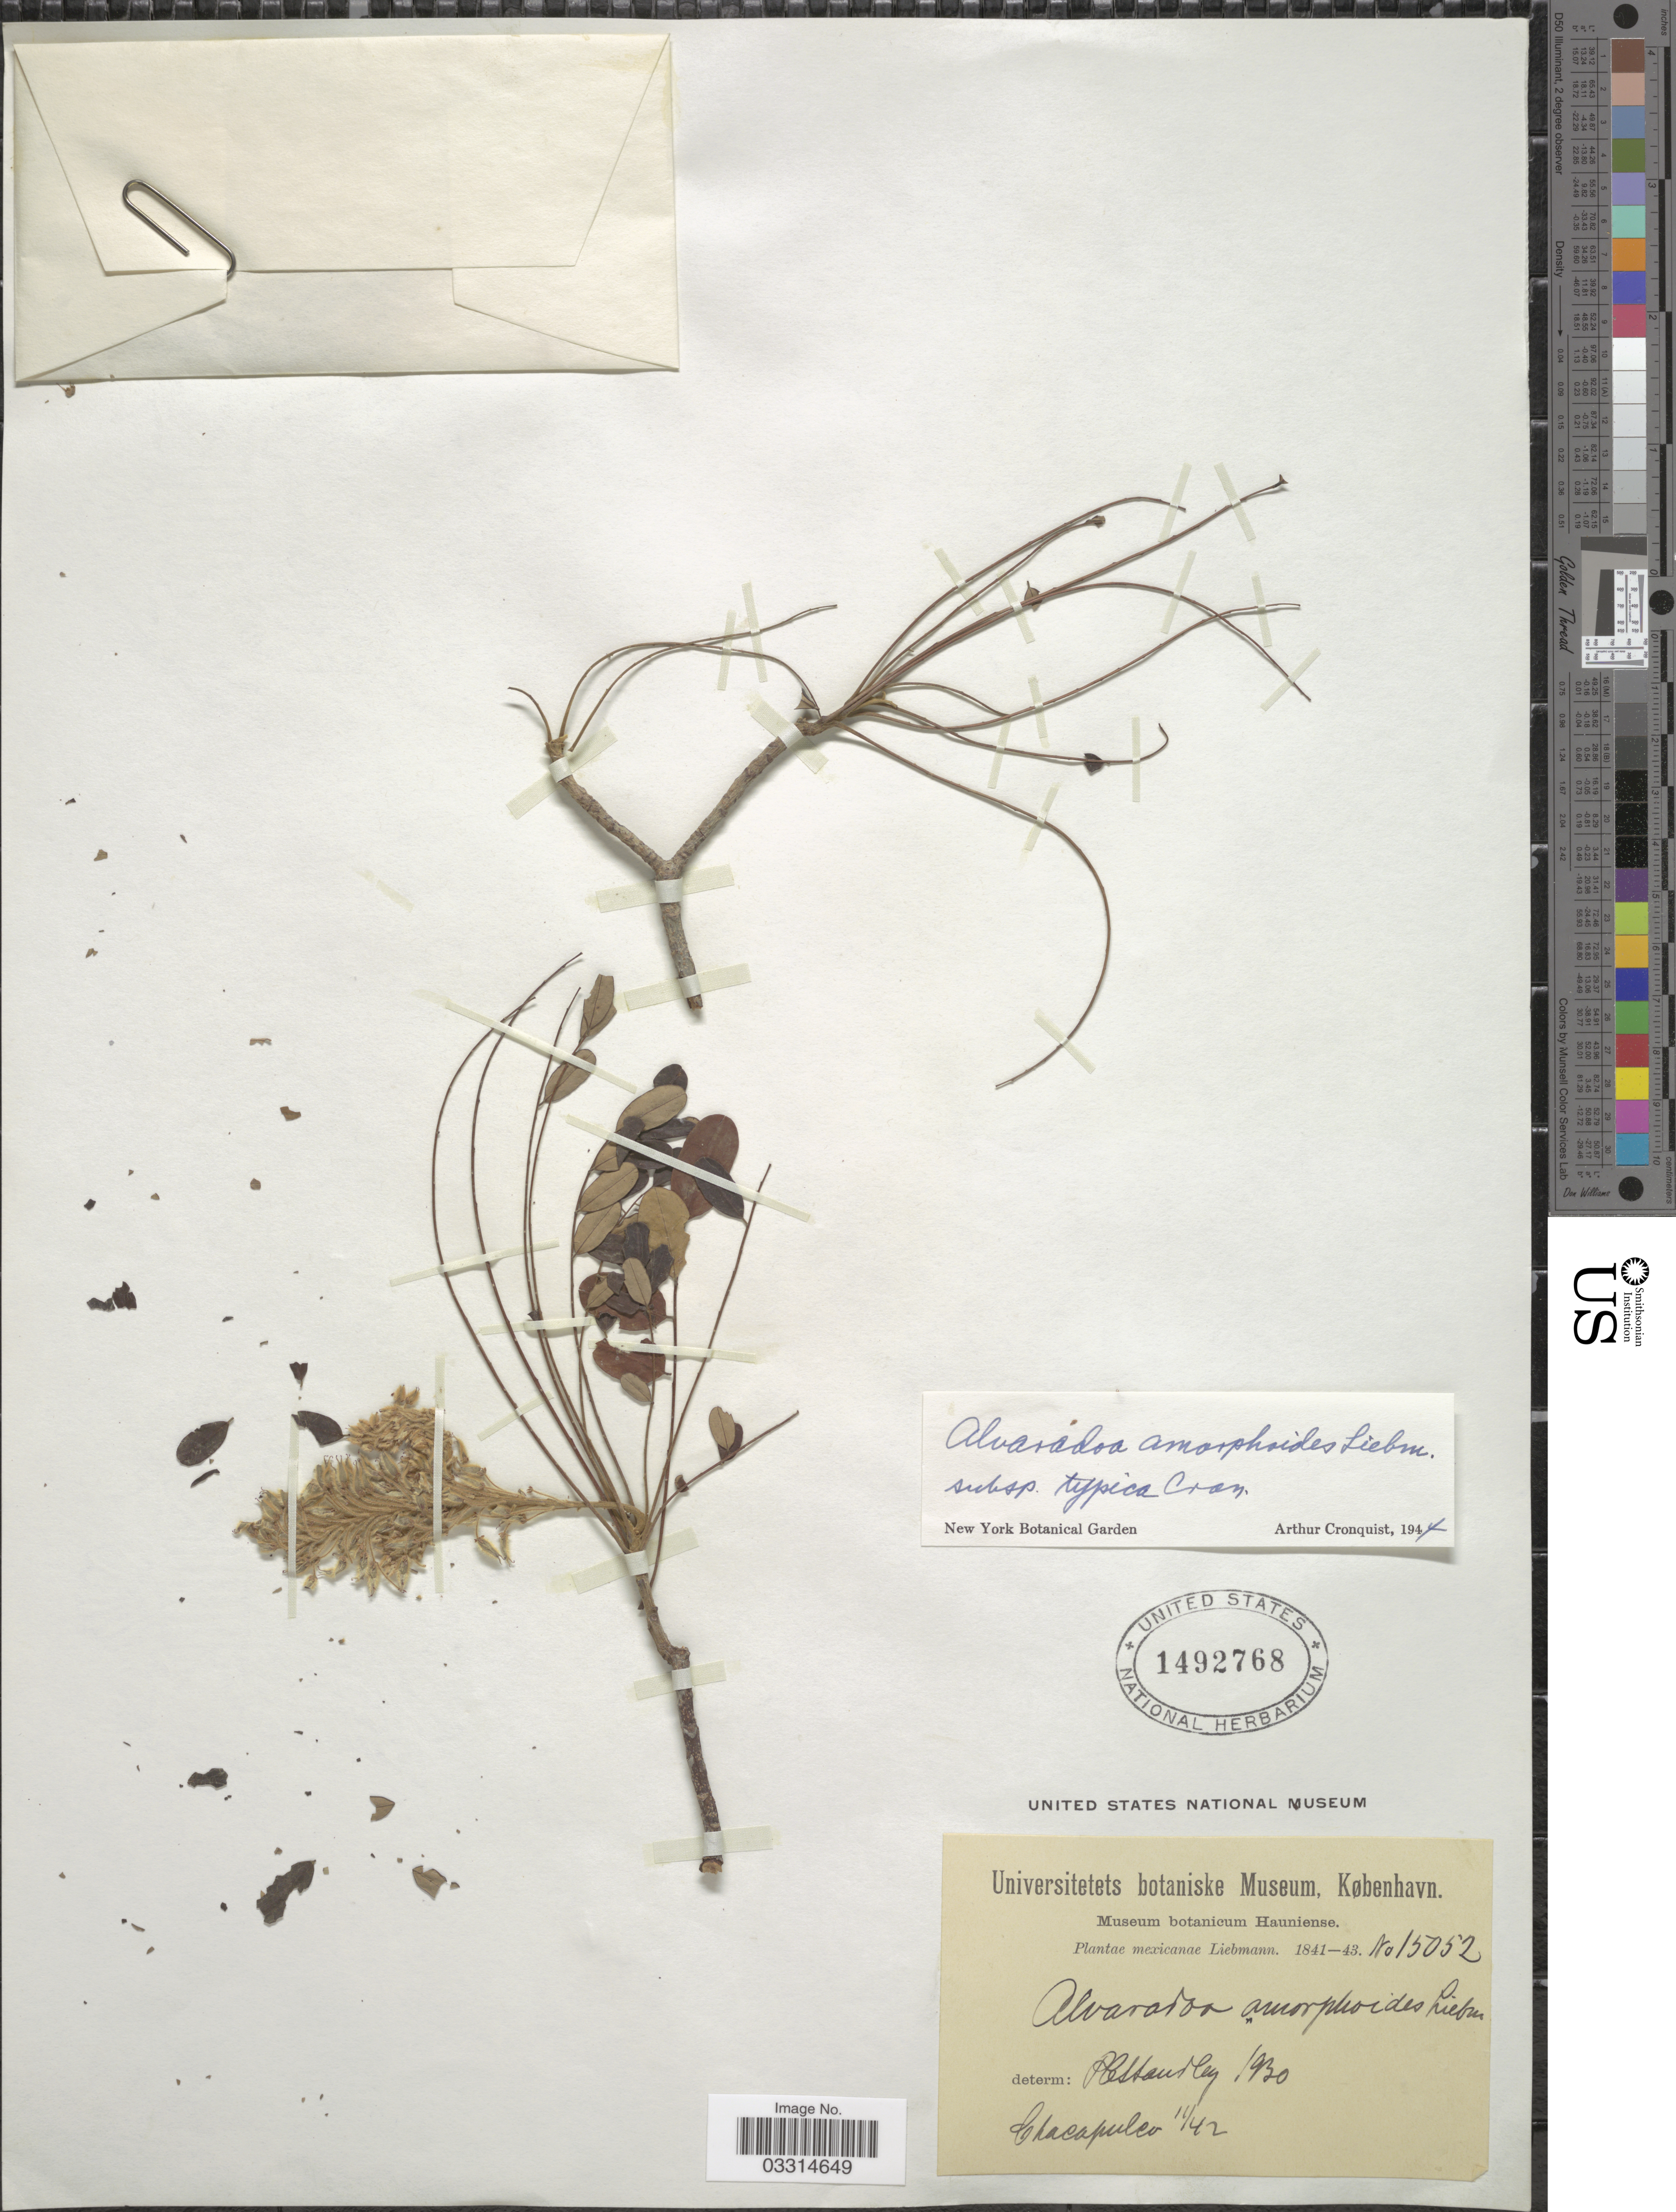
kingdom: Plantae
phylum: Tracheophyta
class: Magnoliopsida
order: Picramniales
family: Picramniaceae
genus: Alvaradoa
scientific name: Alvaradoa amorphoides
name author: Liebm.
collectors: Liebmann, --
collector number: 15052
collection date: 1842-11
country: Mexico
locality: Chacapulco.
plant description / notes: Possible type (or original material) of Alvaradoa amorphoides Liebm.?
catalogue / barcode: US 1492768